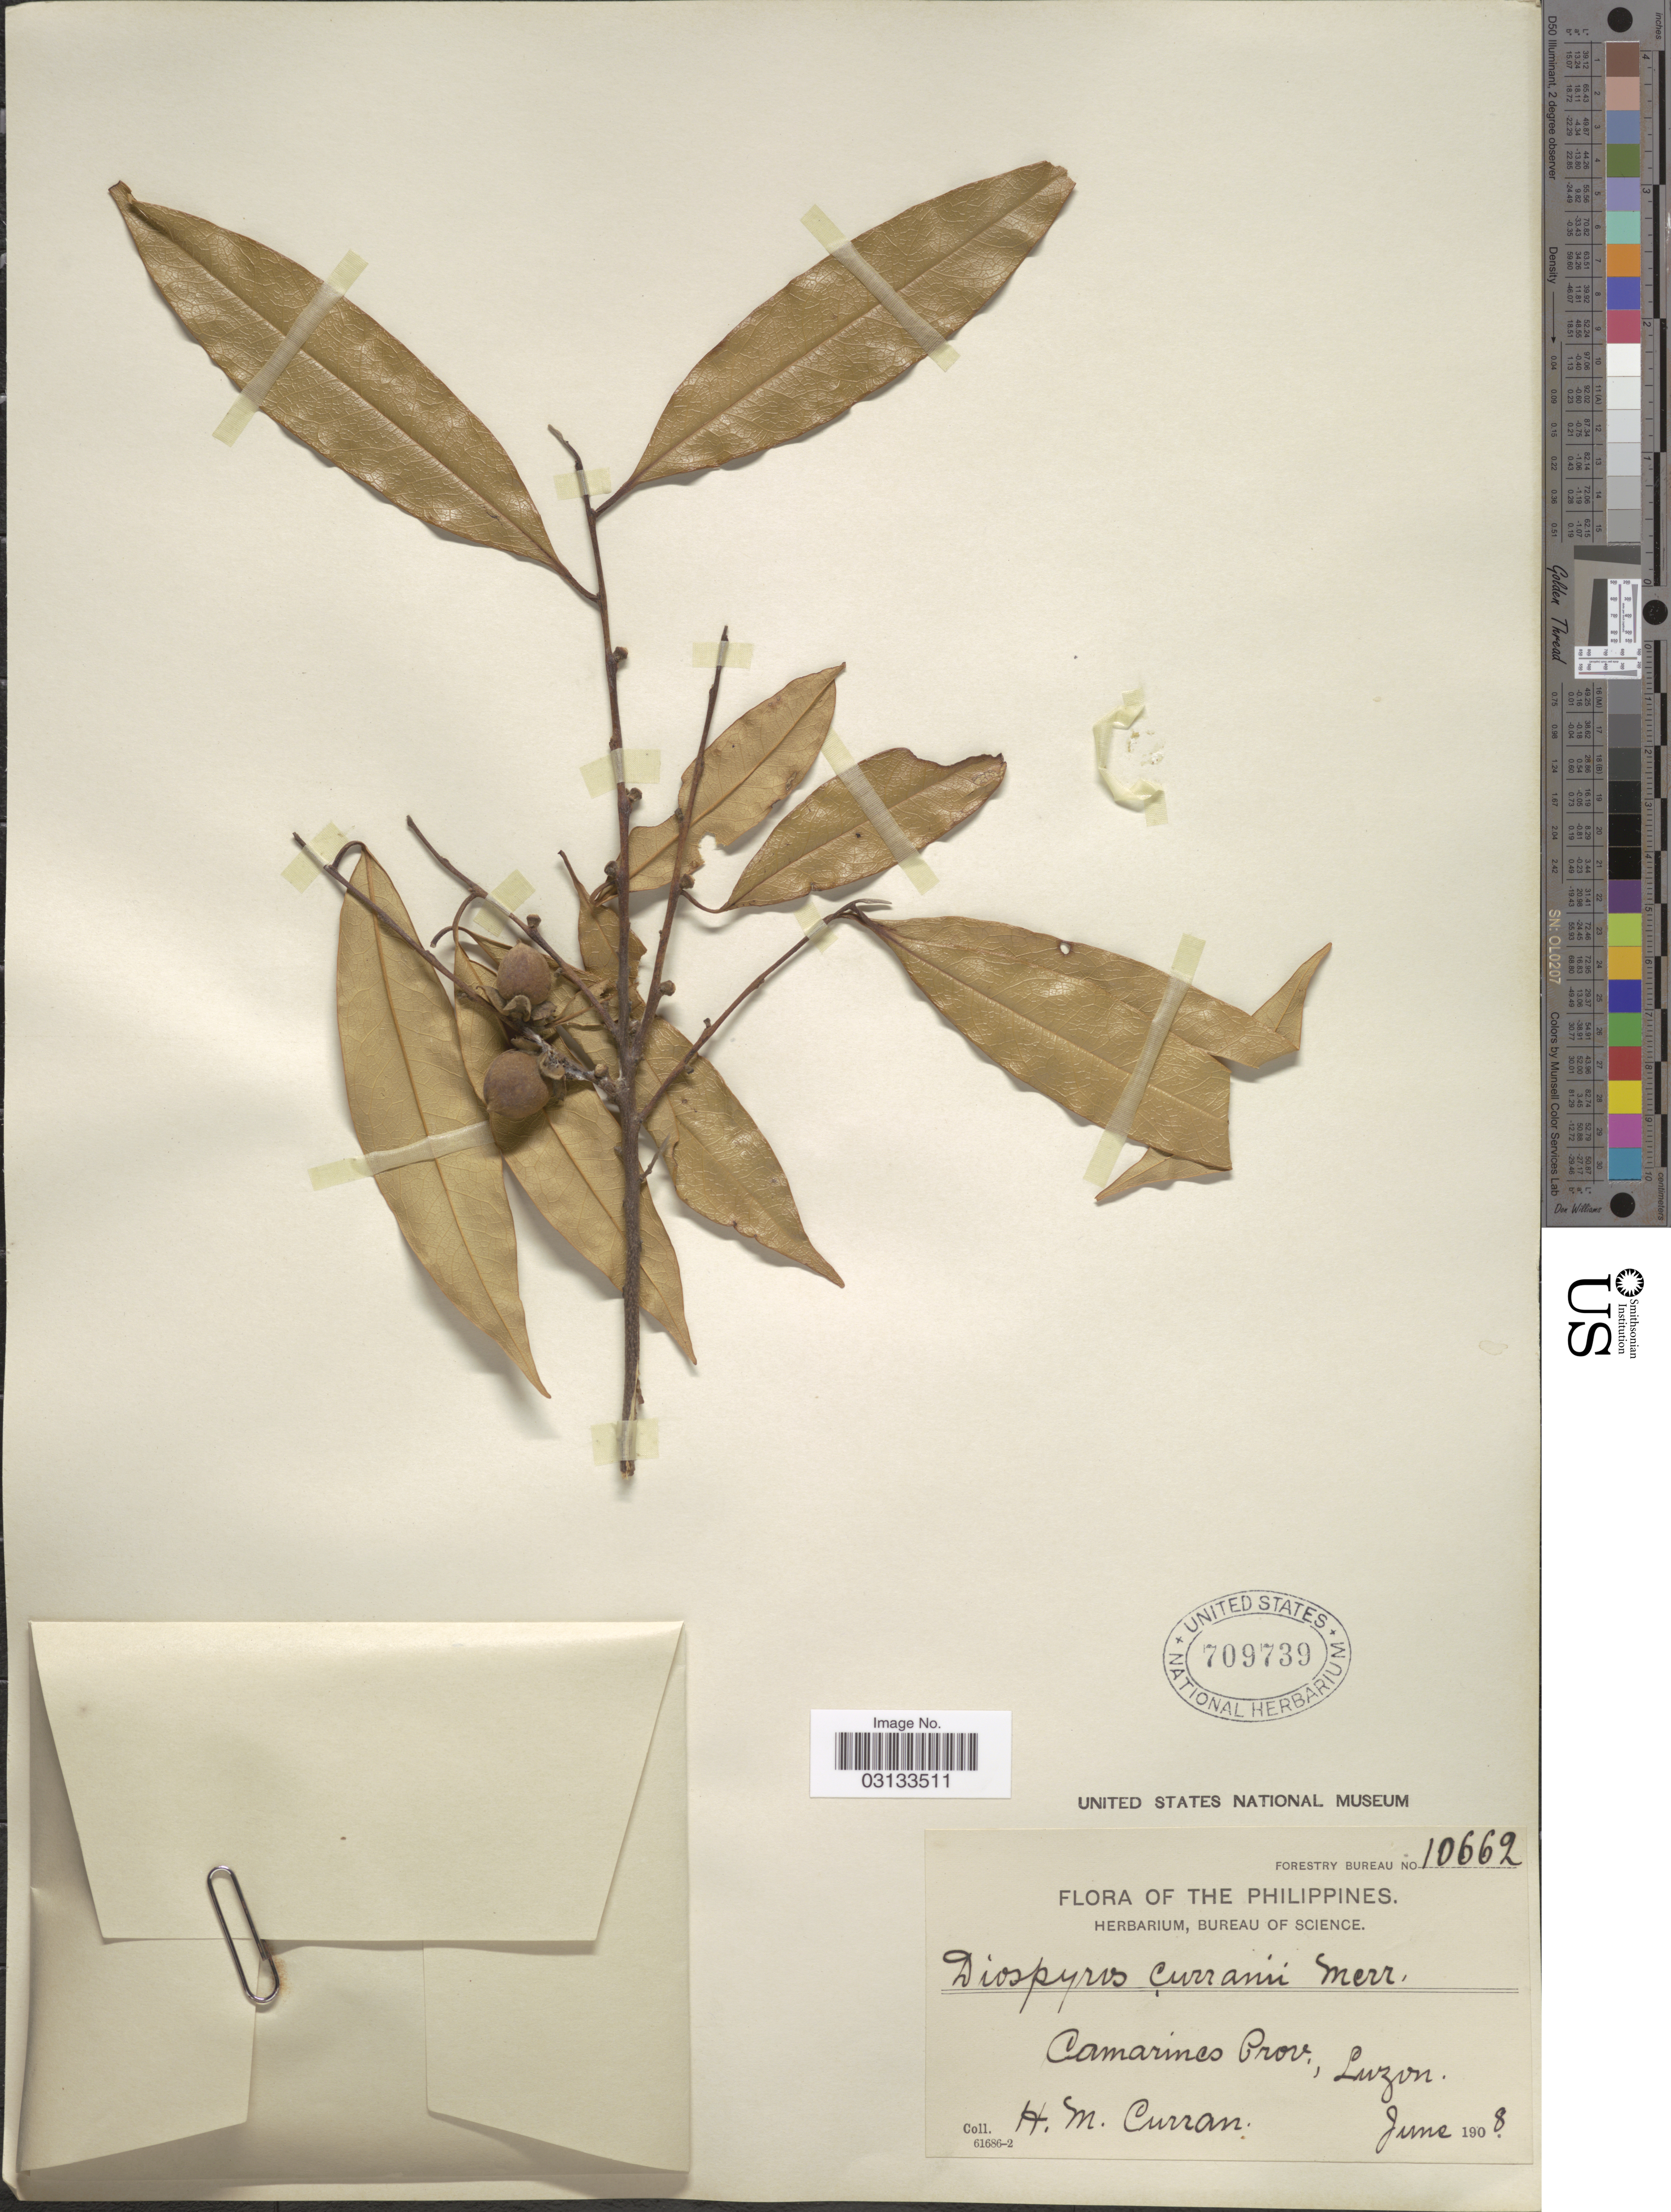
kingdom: Plantae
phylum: Tracheophyta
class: Magnoliopsida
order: Ericales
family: Ebenaceae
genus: Diospyros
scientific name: Diospyros curranii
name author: Merr.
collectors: H. M. Curran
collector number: Forestry Bureau 10662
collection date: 1908-06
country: Philippines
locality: Camarines Prov., Luzon.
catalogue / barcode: US 709739